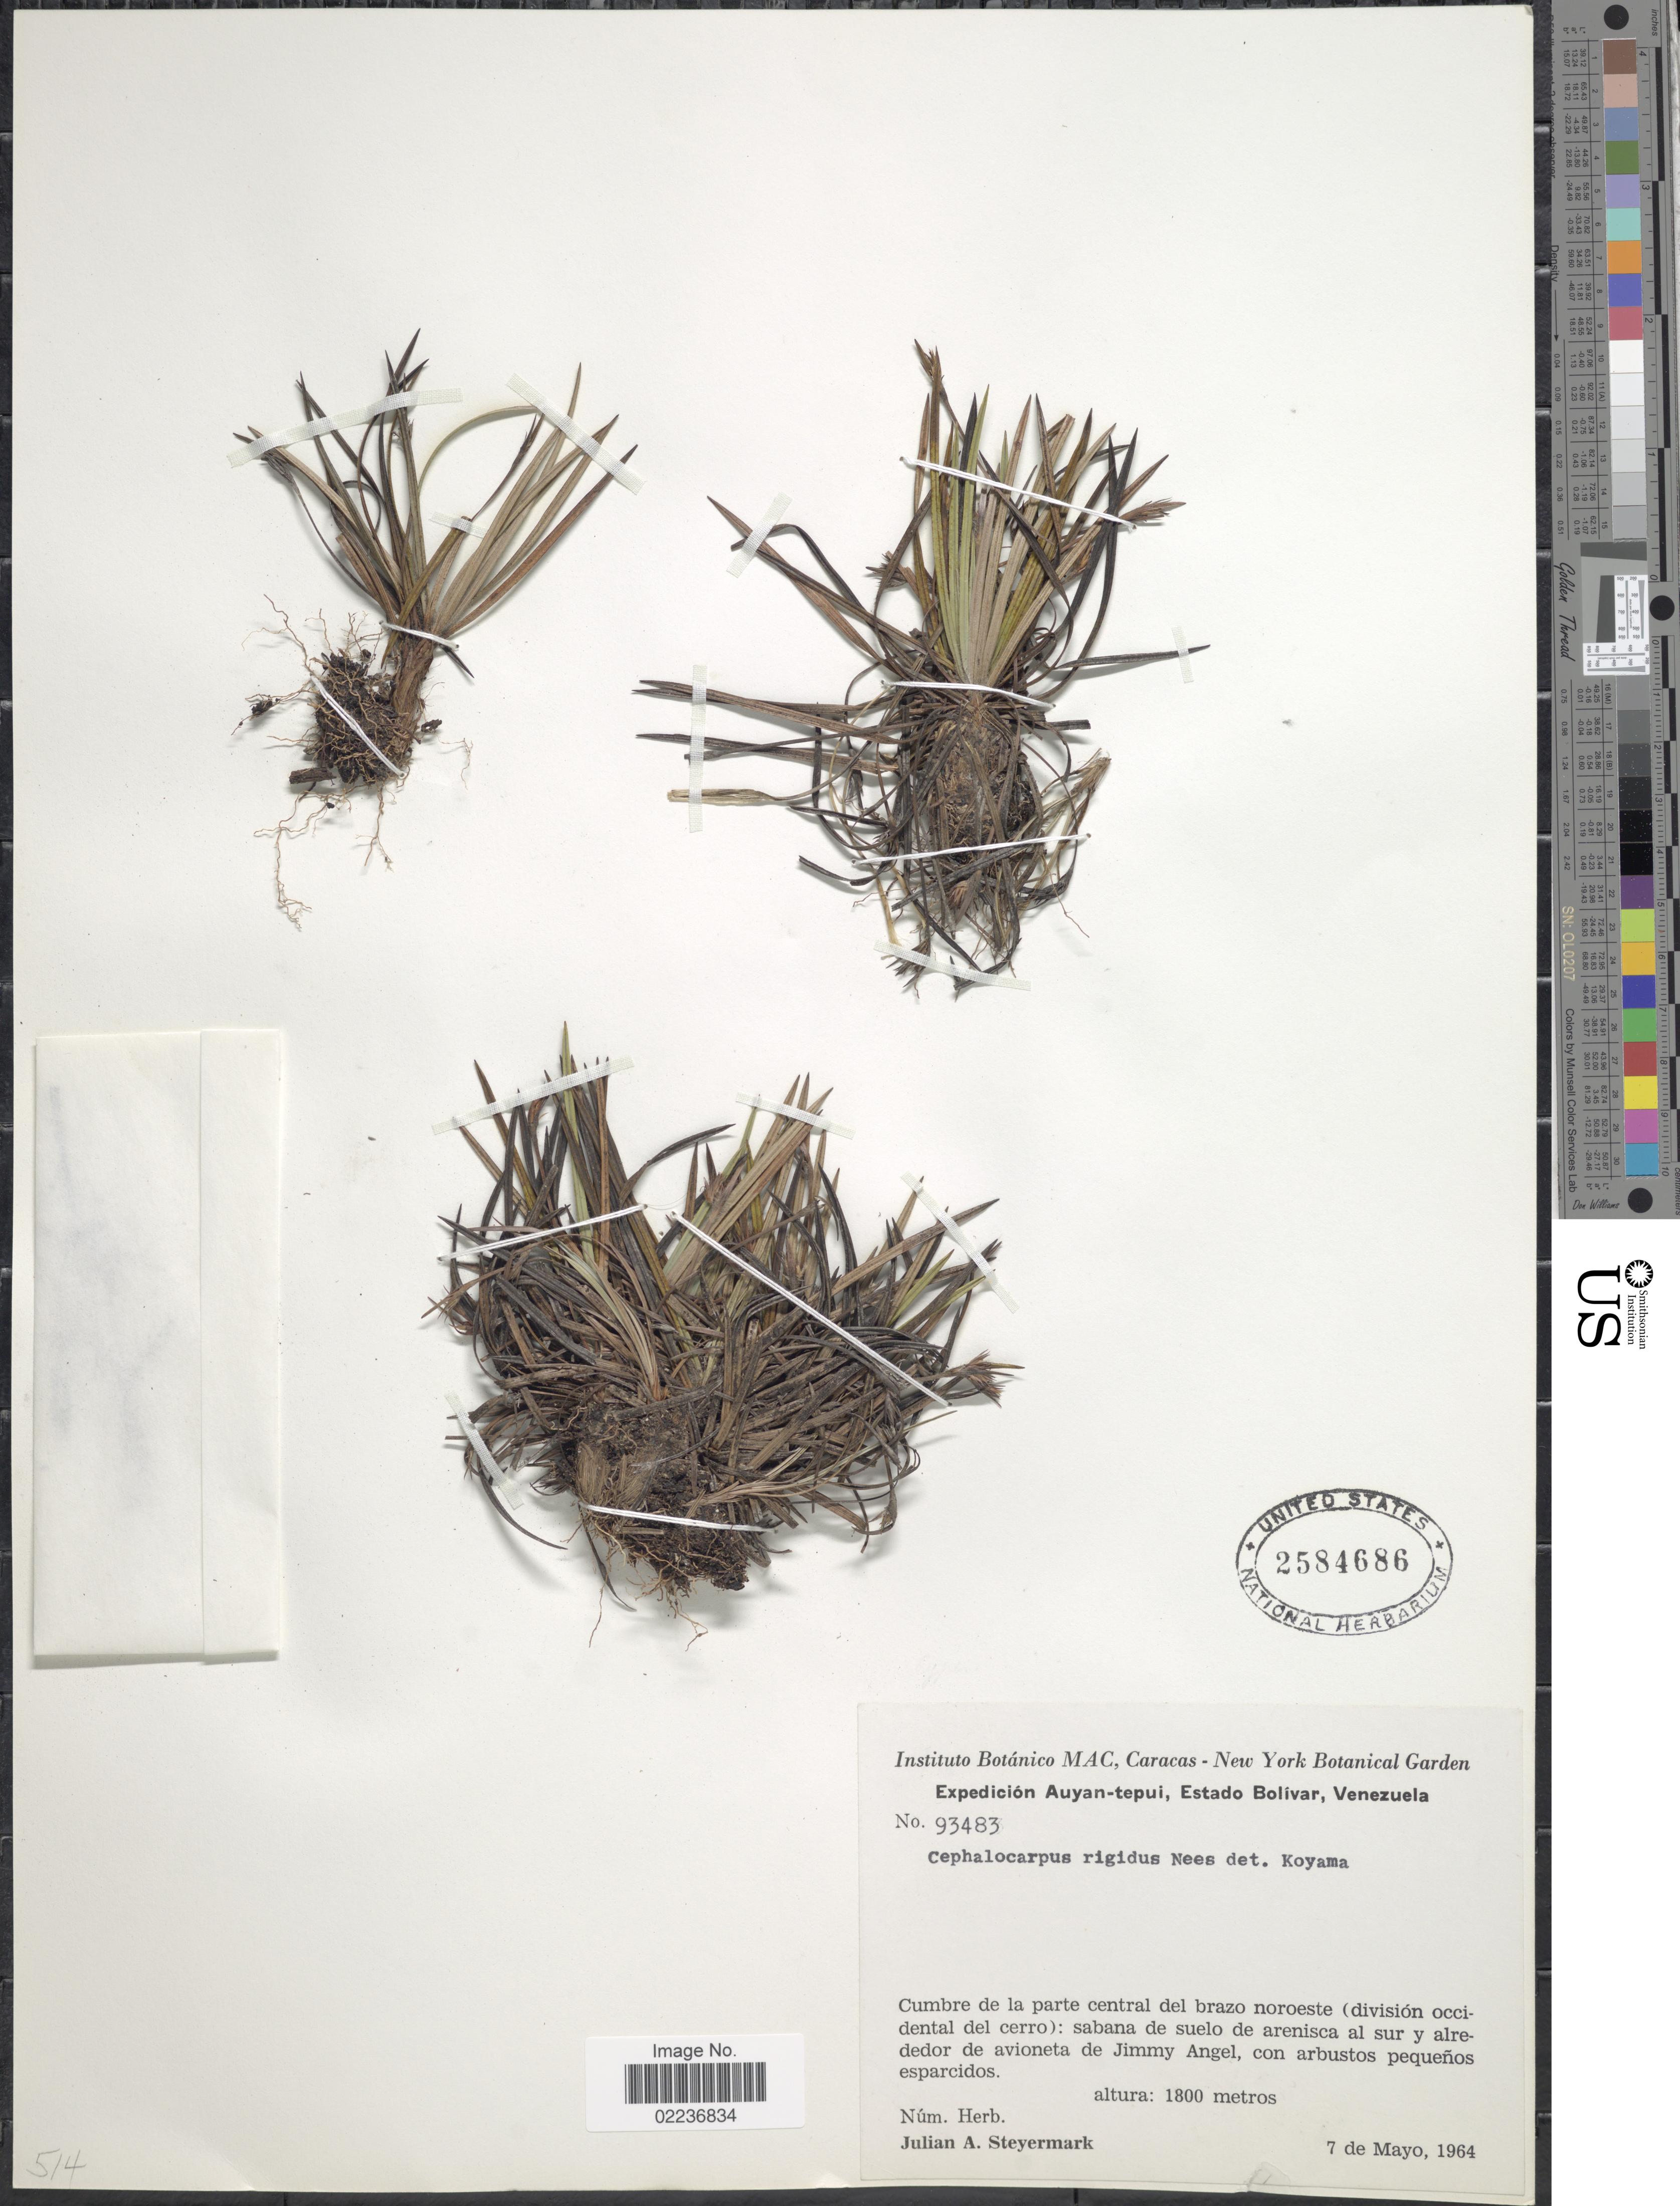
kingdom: Plantae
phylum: Tracheophyta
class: Liliopsida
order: Poales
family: Cyperaceae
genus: Cephalocarpus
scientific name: Cephalocarpus rigidus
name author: Gilly ex Gleason & Killip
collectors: J. Steyermark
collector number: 93483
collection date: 1964-05-07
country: Venezuela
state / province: Bolivar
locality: Auyan-tepui, Cumbre de la parte central del brazo noroeste (division occidental del cerro): sabana de suelo de arenisca al sur y alrededor de avioneta de Jimmy Angel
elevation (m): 1800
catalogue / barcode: US 2584686